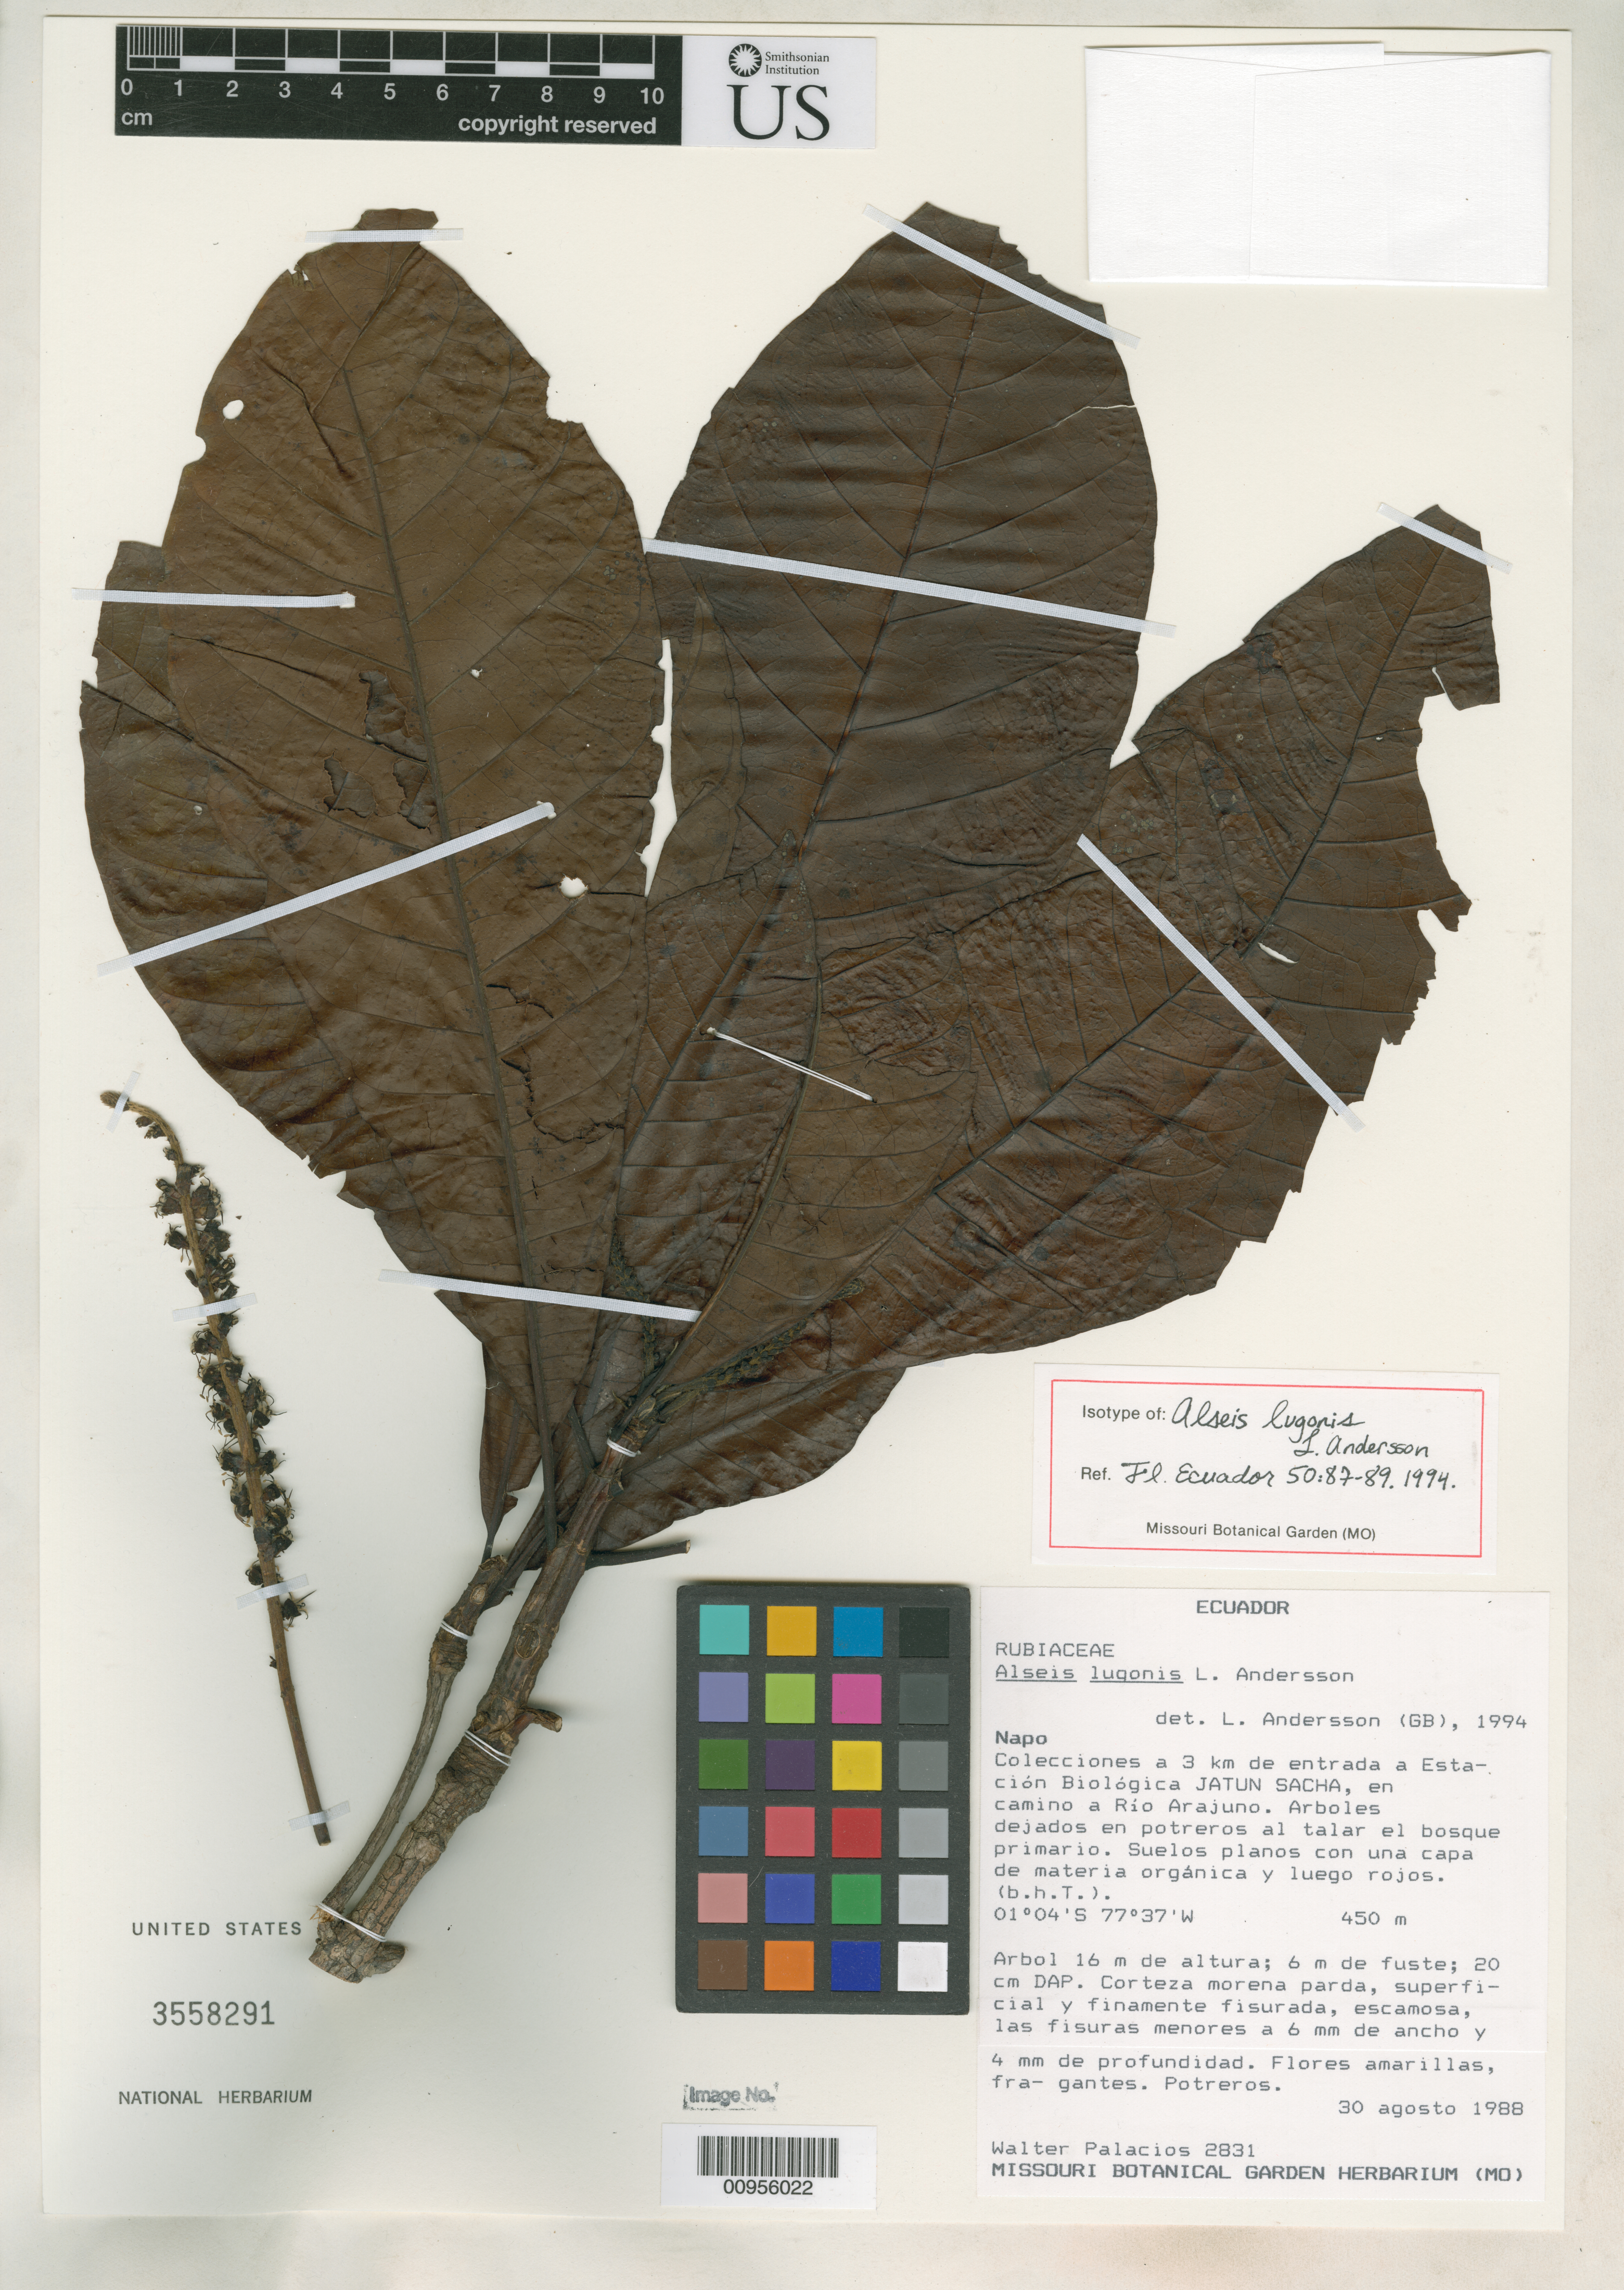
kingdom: Plantae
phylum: Tracheophyta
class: Magnoliopsida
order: Gentianales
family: Rubiaceae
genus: Alseis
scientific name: Alseis lugonis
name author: L. Andersson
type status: Isotype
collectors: W. Palacios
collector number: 2831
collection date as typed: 30 Aug 1988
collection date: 1988-08-30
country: Ecuador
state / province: Napo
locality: Colecciones a 3 km de entrada a Estación Biológica Jatun Sacha, en camino a Rio Arajuno.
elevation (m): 450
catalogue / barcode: US 3558291